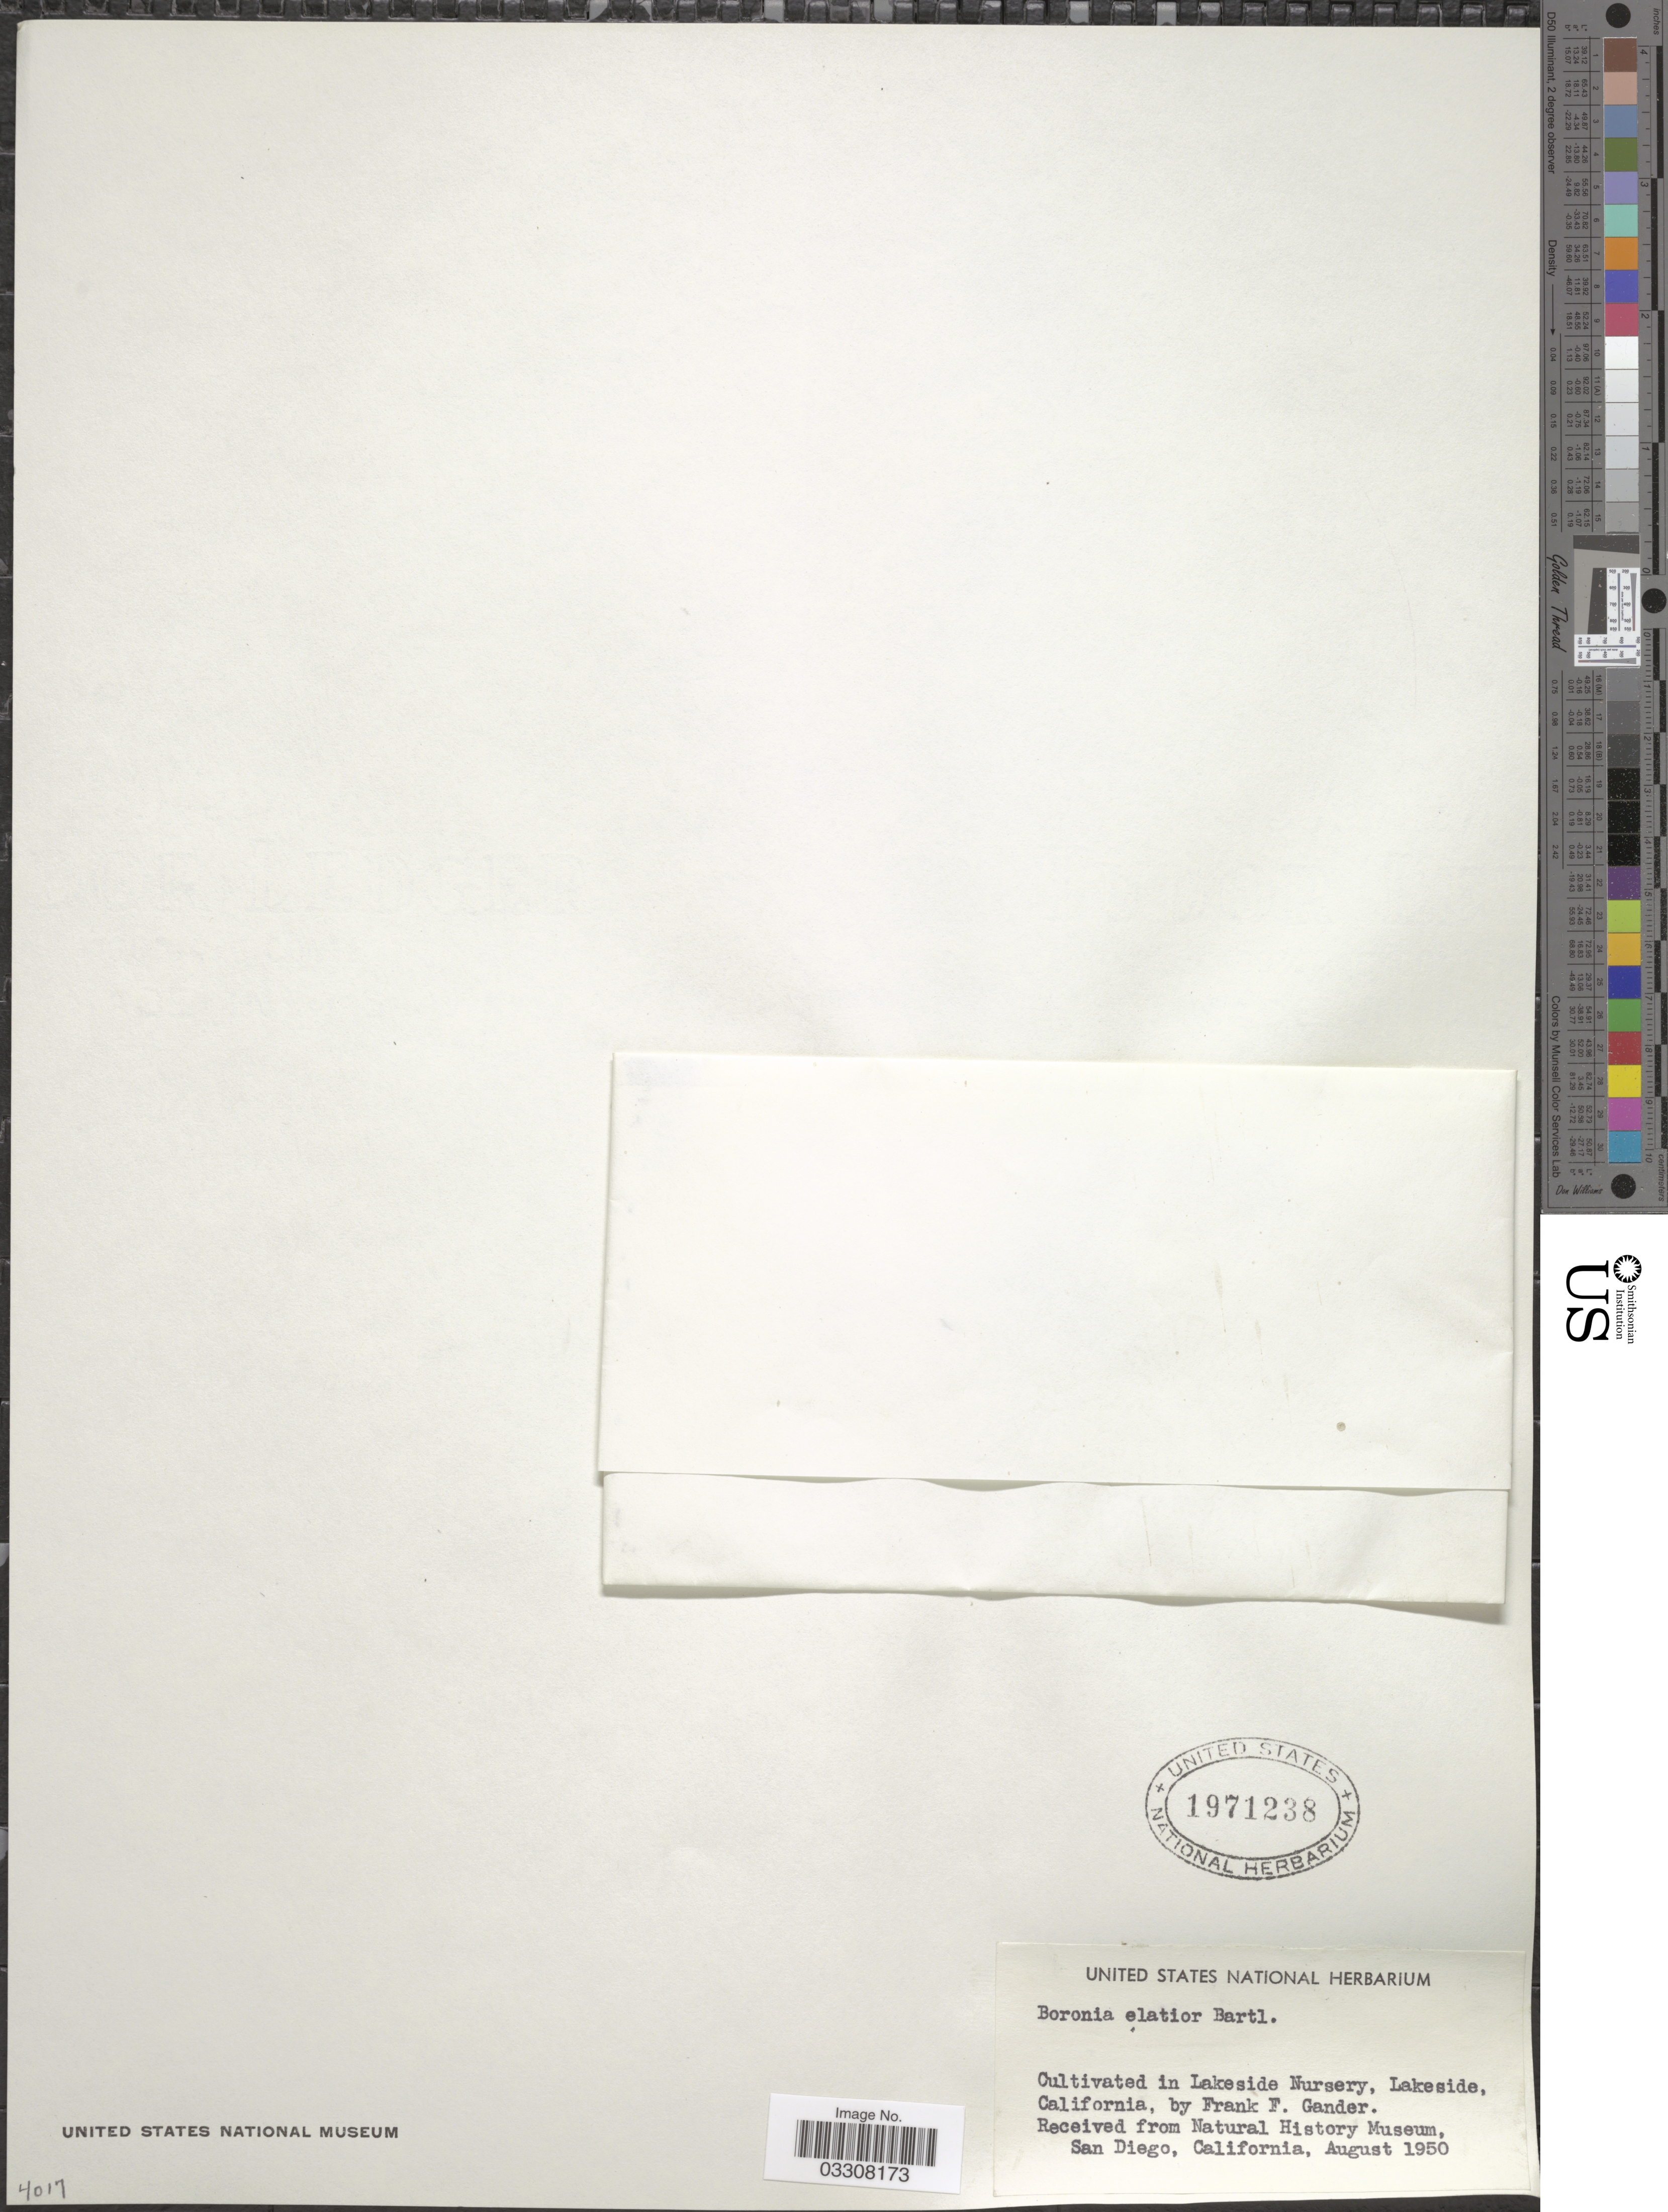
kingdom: Plantae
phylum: Tracheophyta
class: Magnoliopsida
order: Sapindales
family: Rutaceae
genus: Boronia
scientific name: Boronia elatior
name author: Bartl.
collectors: F. Gander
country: United States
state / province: California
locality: Lakeside Nursery, Lakeside.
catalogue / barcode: US 1971238